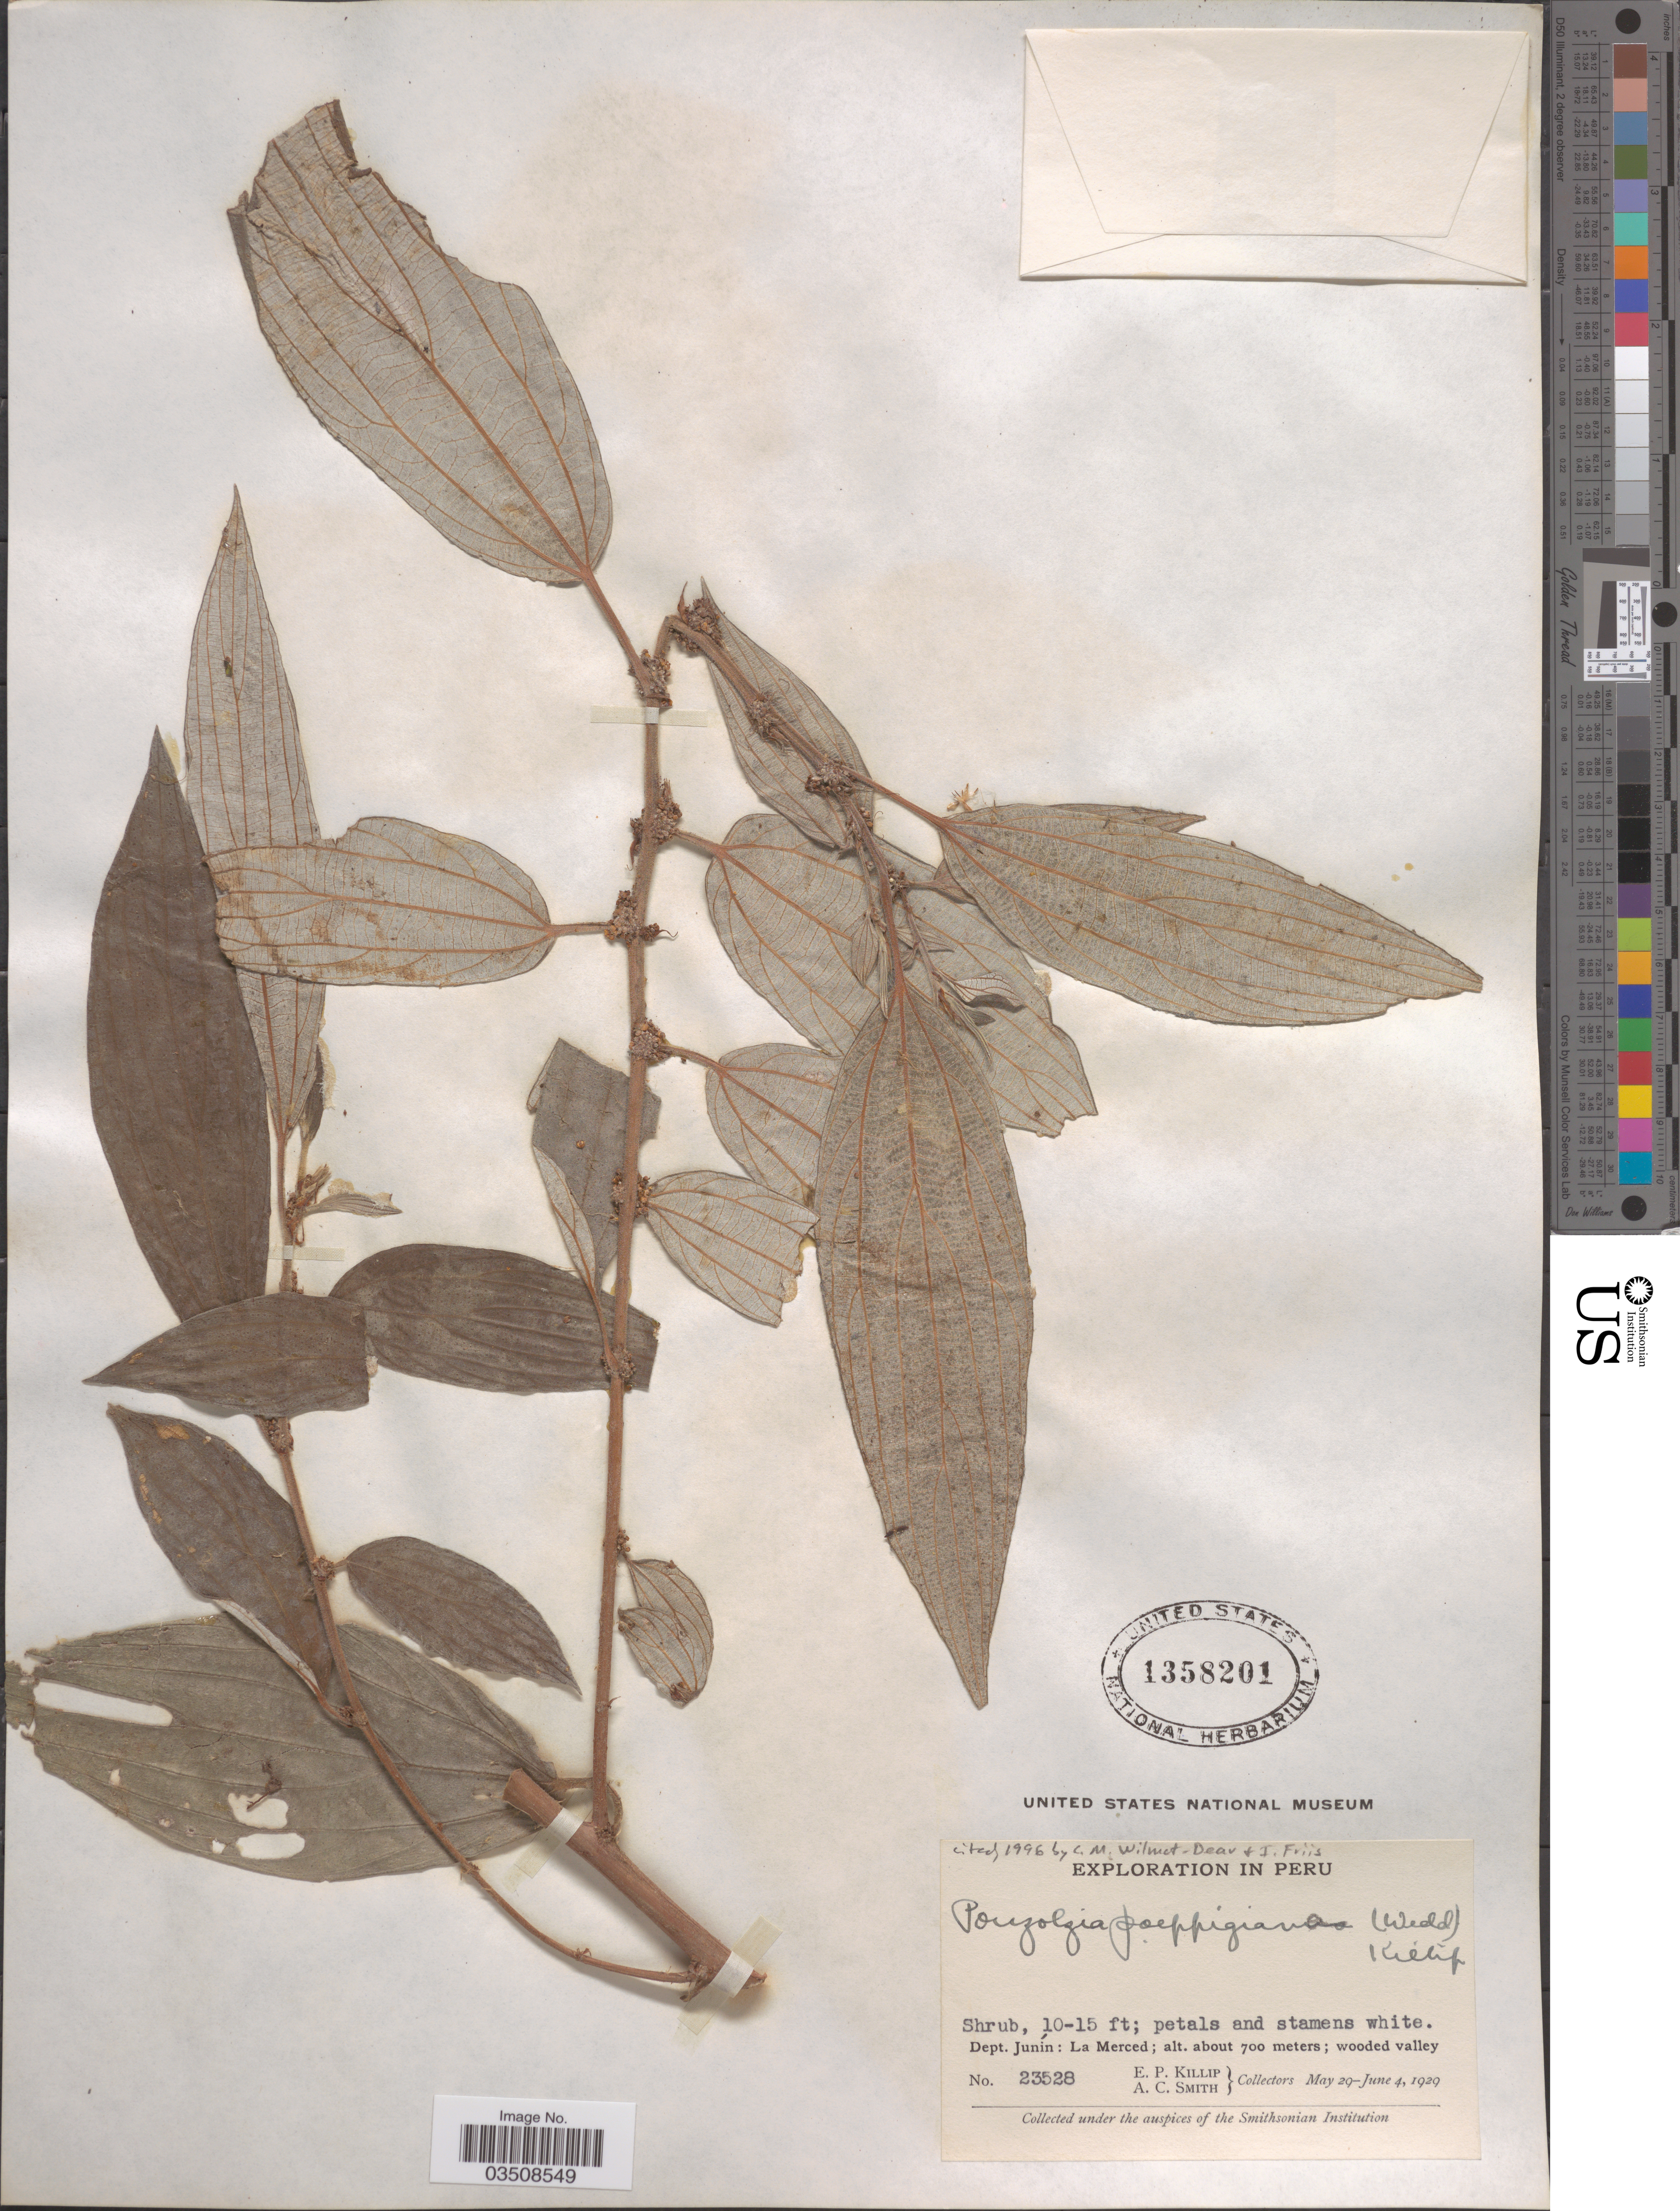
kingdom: Plantae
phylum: Tracheophyta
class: Magnoliopsida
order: Rosales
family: Urticaceae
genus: Pouzolzia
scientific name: Pouzolzia poeppigiana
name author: (Wedd.) Killip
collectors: E. P. Killip & A. C. Smith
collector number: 23528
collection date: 1929-05-29/1929-06-04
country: Peru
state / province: Junín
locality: Dept. Junín: La Merced.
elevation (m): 700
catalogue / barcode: US 1358201